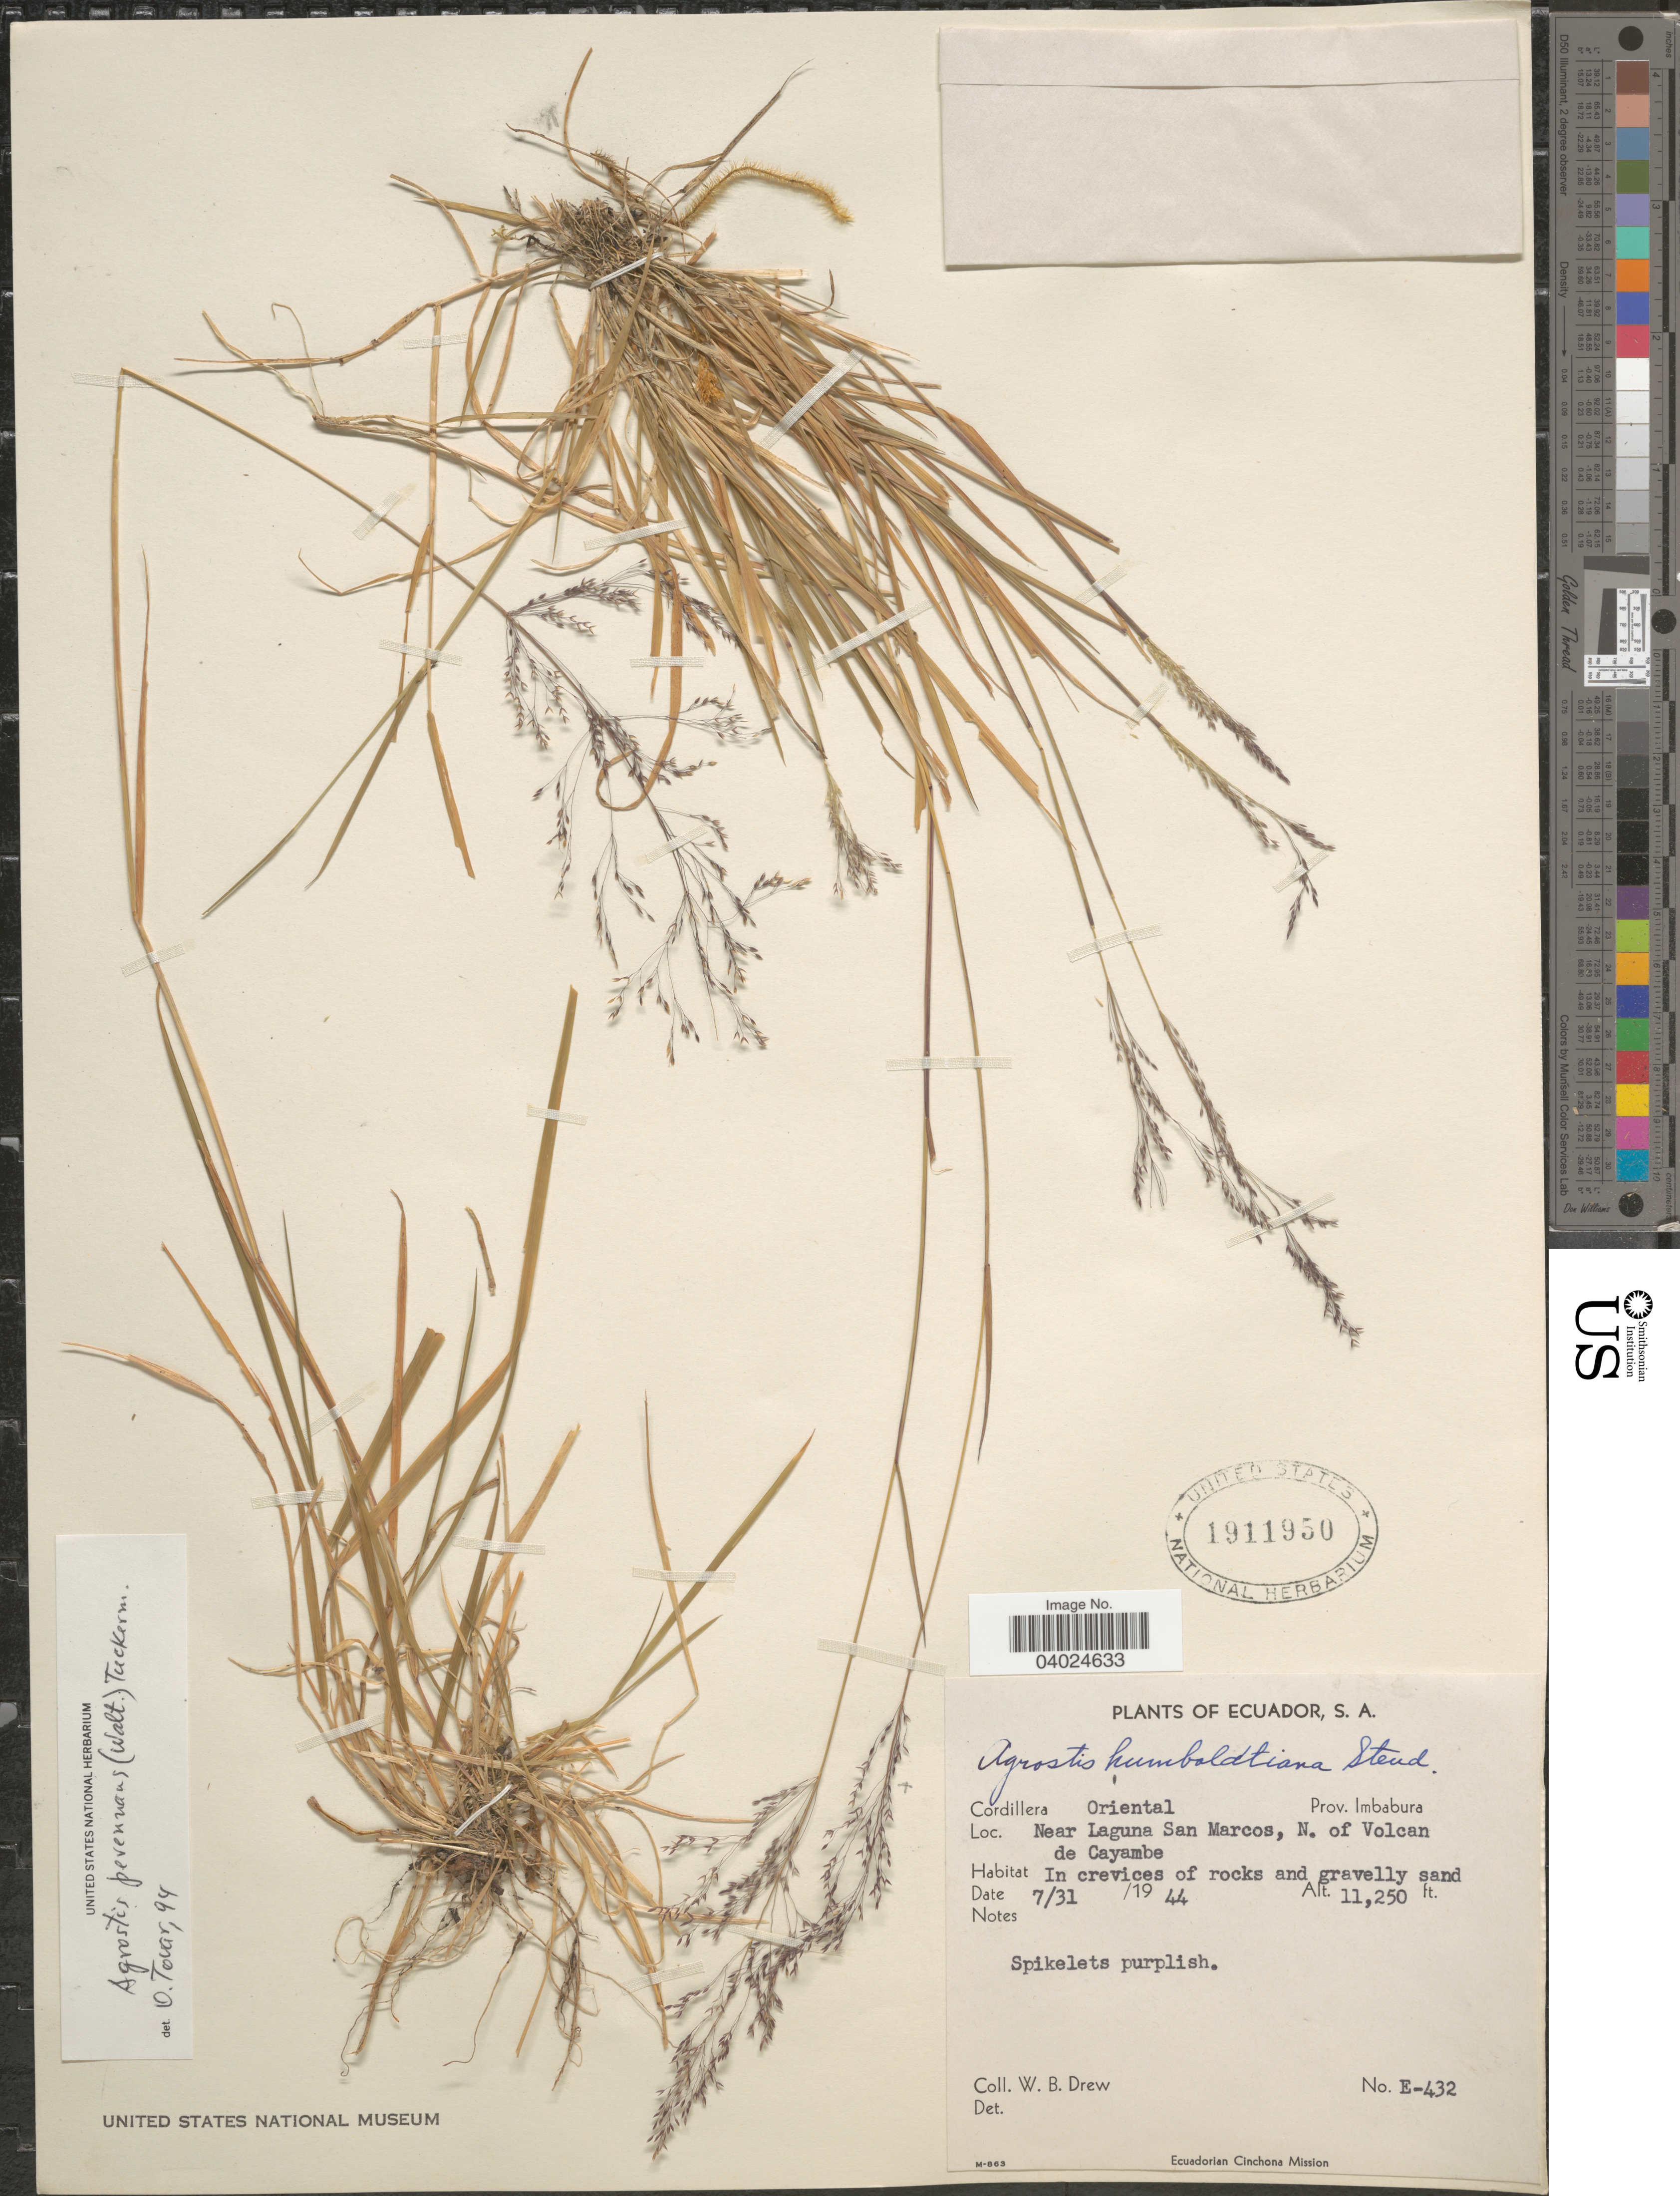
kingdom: Plantae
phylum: Tracheophyta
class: Liliopsida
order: Poales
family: Poaceae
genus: Agrostis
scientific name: Agrostis perennans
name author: (Walter) Tuck.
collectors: W. B. Drew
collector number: E-432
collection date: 1944-07-31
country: Ecuador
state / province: Imbabura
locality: Cordillera Oriental. Near Laguna San Marcos, N. of Volcan de Cayambe.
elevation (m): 3429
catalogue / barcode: US 1911950